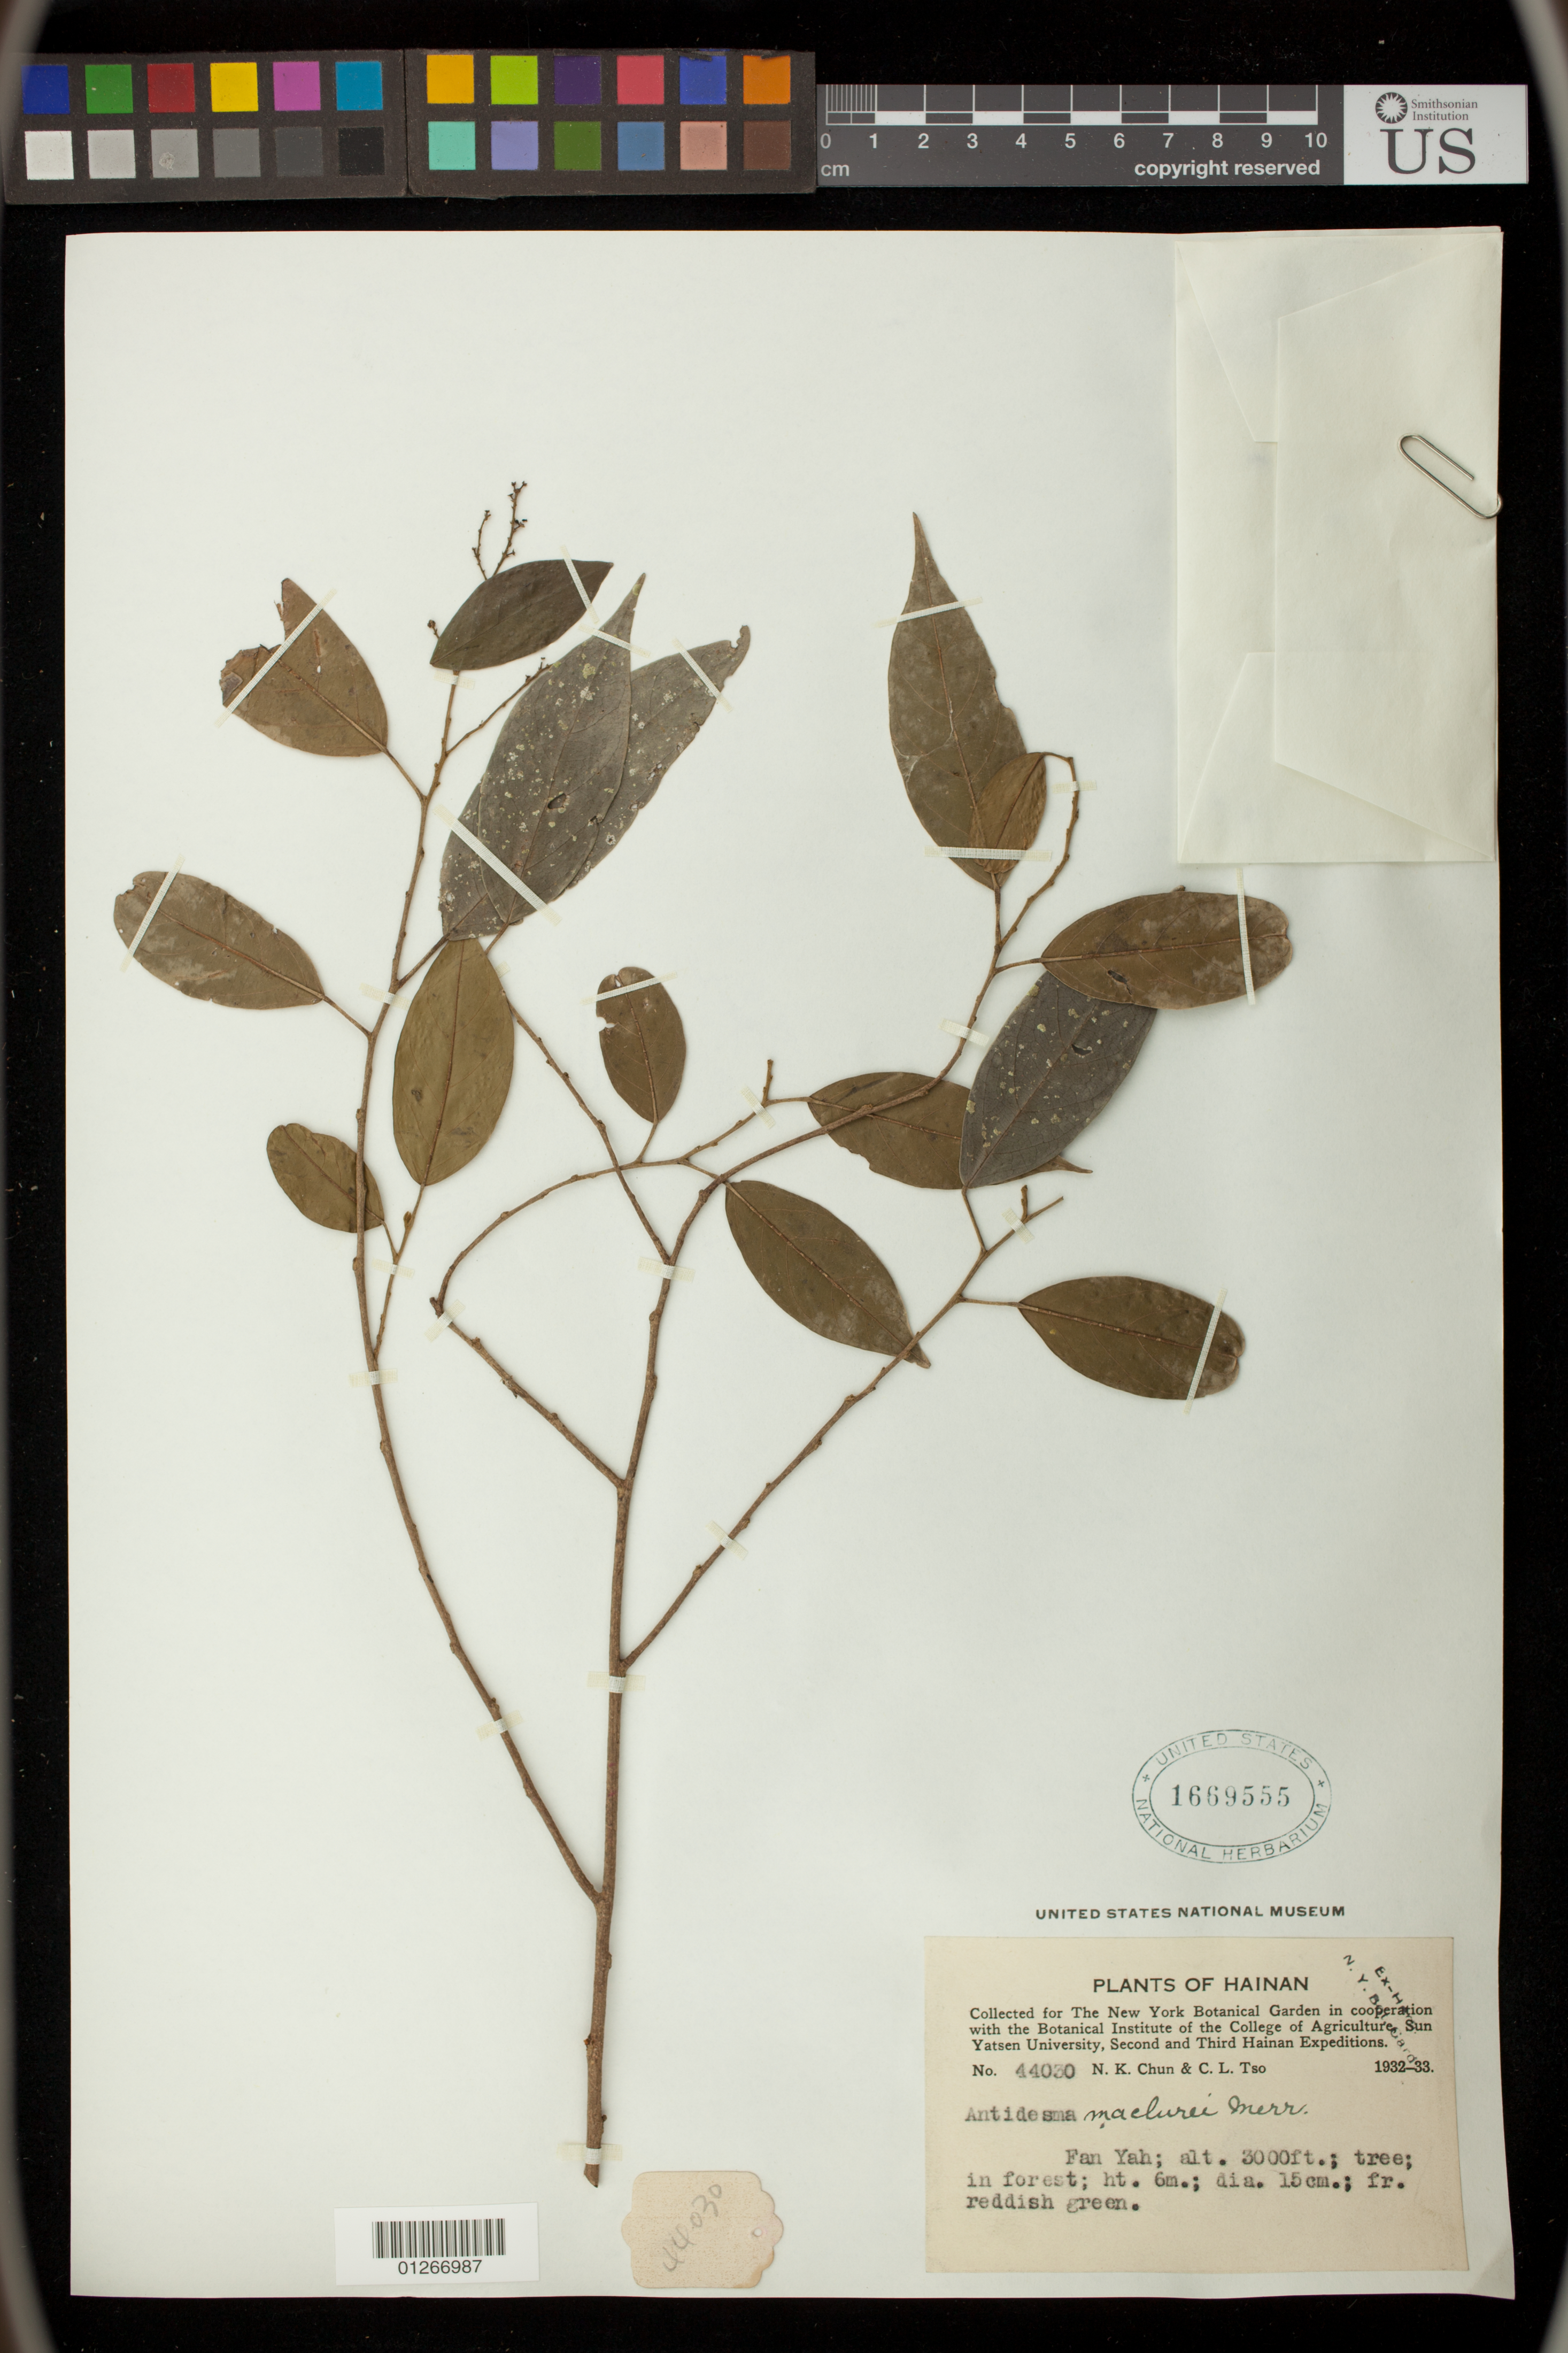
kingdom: Plantae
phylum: Tracheophyta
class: Magnoliopsida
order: Malpighiales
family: Phyllanthaceae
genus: Antidesma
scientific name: Antidesma maclurei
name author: Merr.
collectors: N. K. Chun & C. Tso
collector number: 44030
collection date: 1932/1933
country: China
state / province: Hainan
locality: Fan Yah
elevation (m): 914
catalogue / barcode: US 1669555